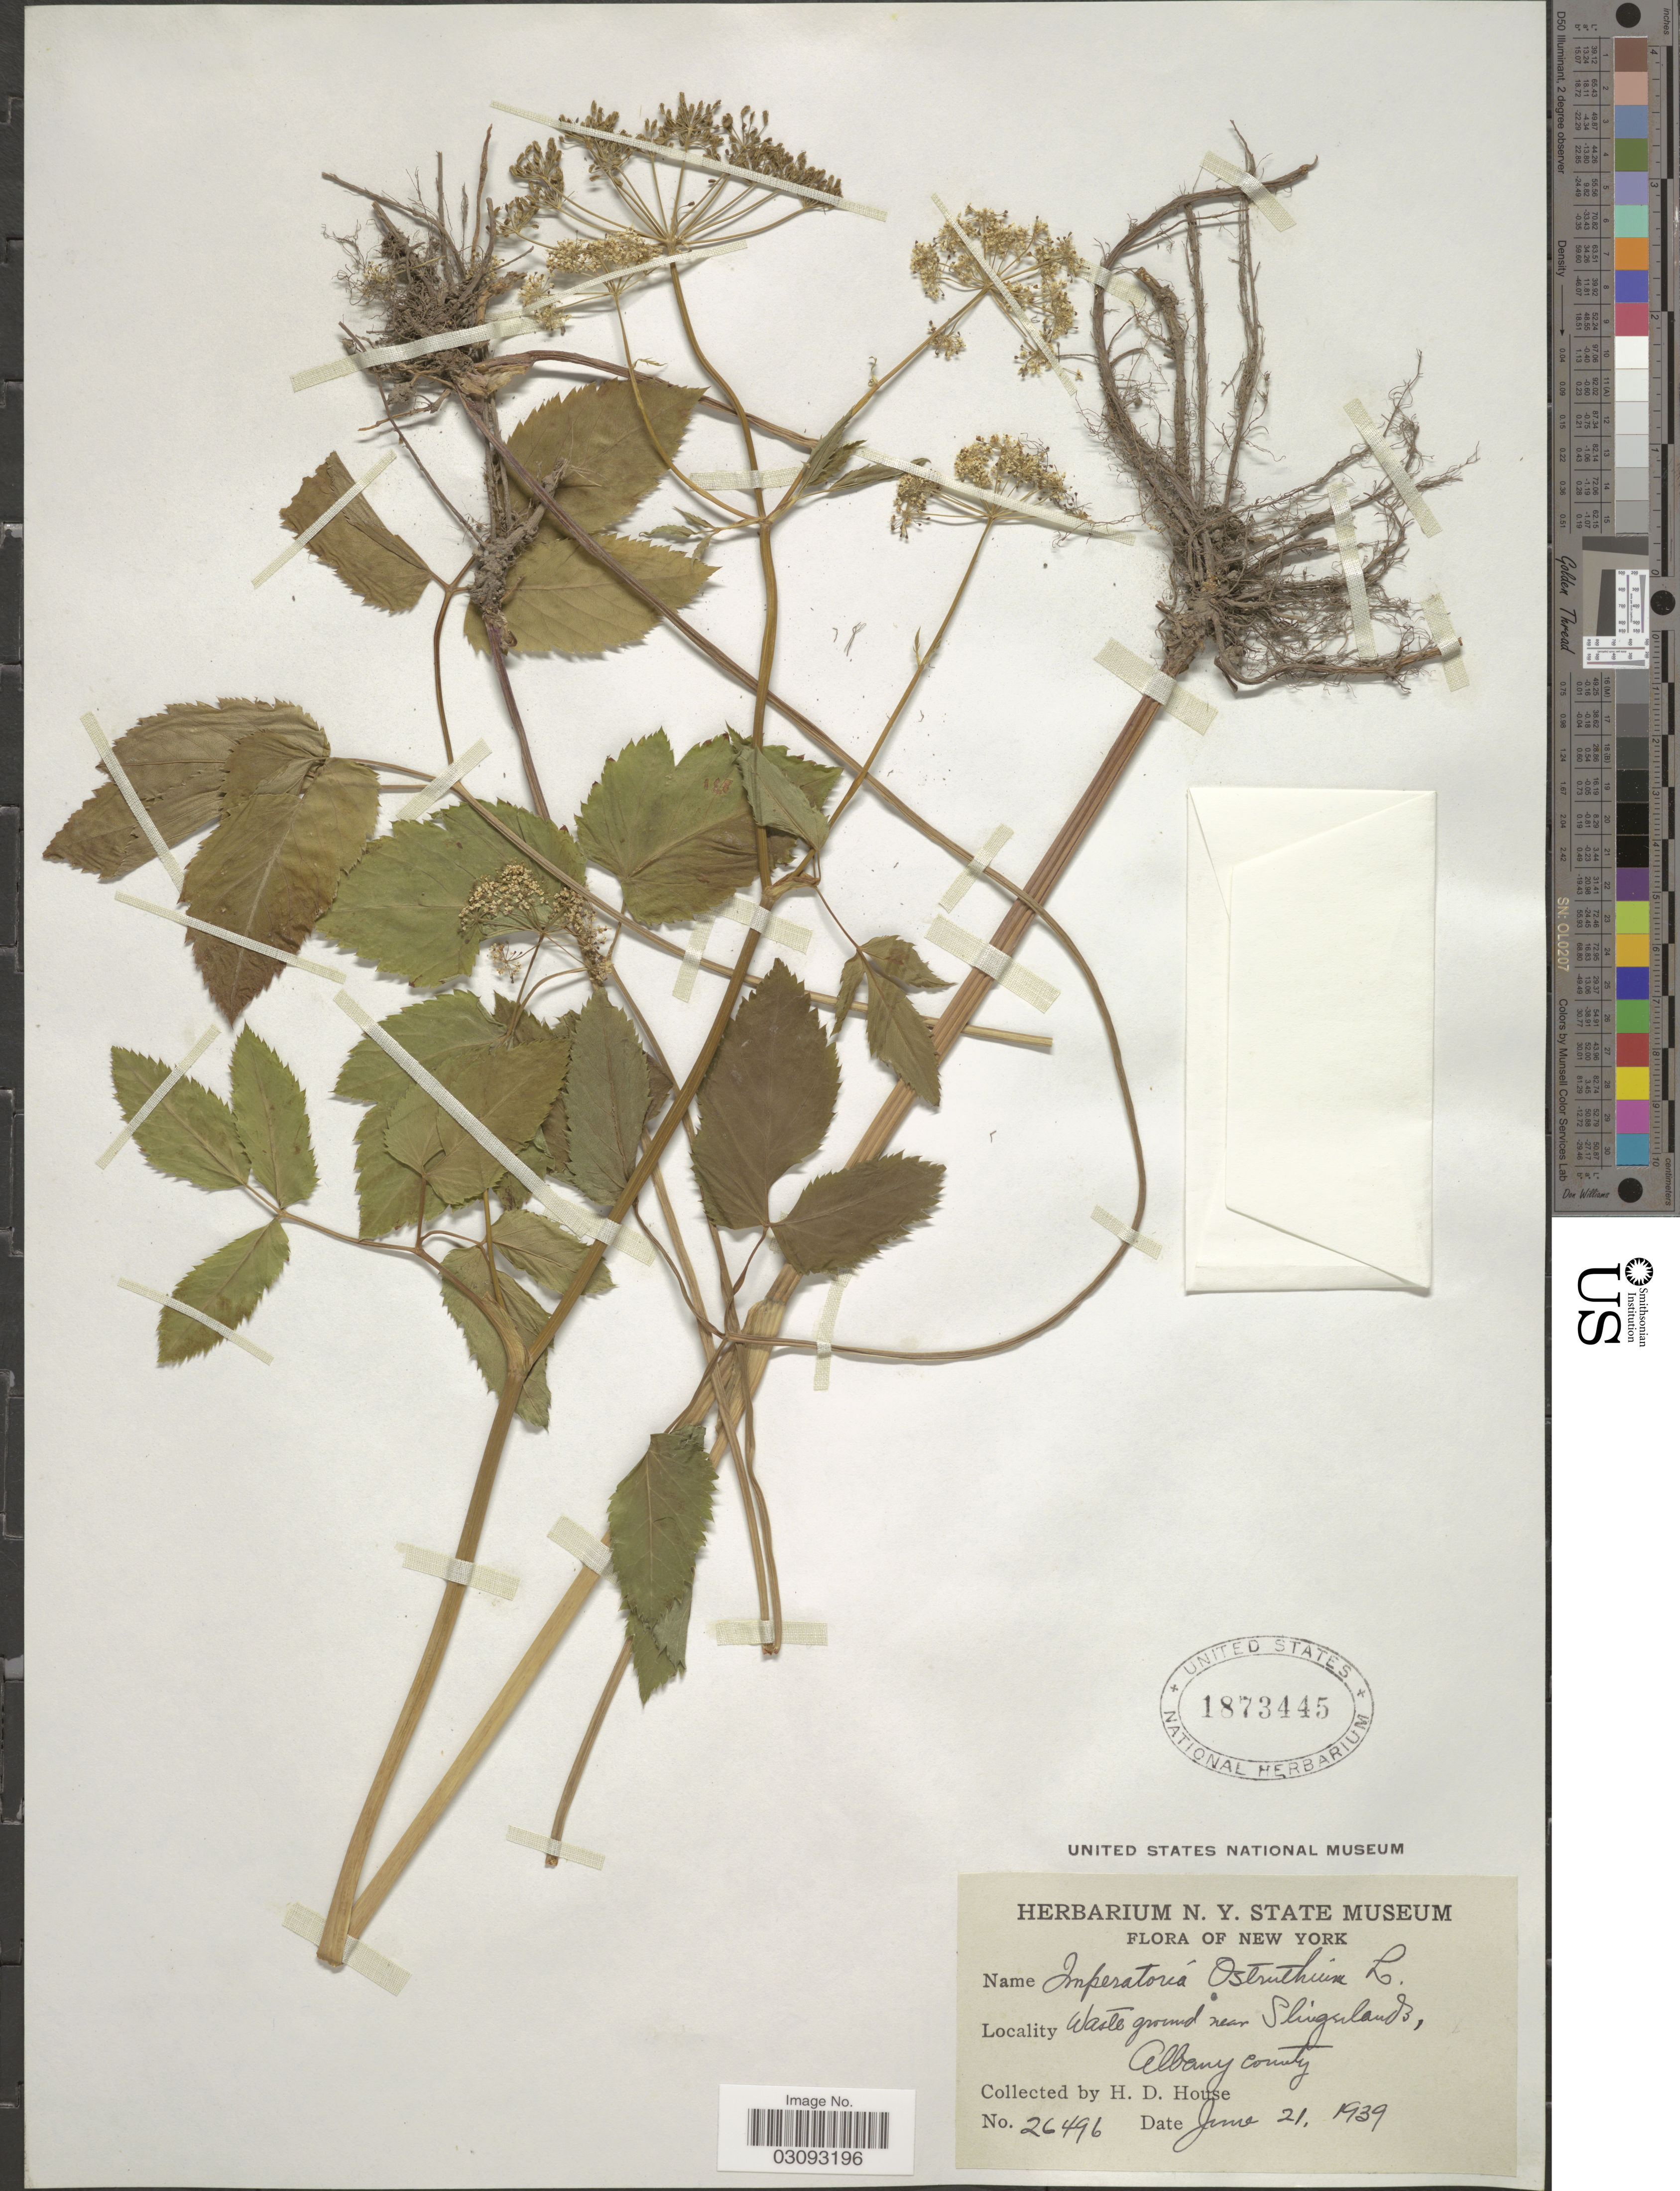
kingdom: Plantae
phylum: Tracheophyta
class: Magnoliopsida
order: Apiales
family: Apiaceae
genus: Imperatoria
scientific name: Imperatoria ostruthium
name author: L.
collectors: H. D. House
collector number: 26496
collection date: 1939-06-21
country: United States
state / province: New York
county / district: Albany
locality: Near Slingerlands, Albany County.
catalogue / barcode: US 1873445